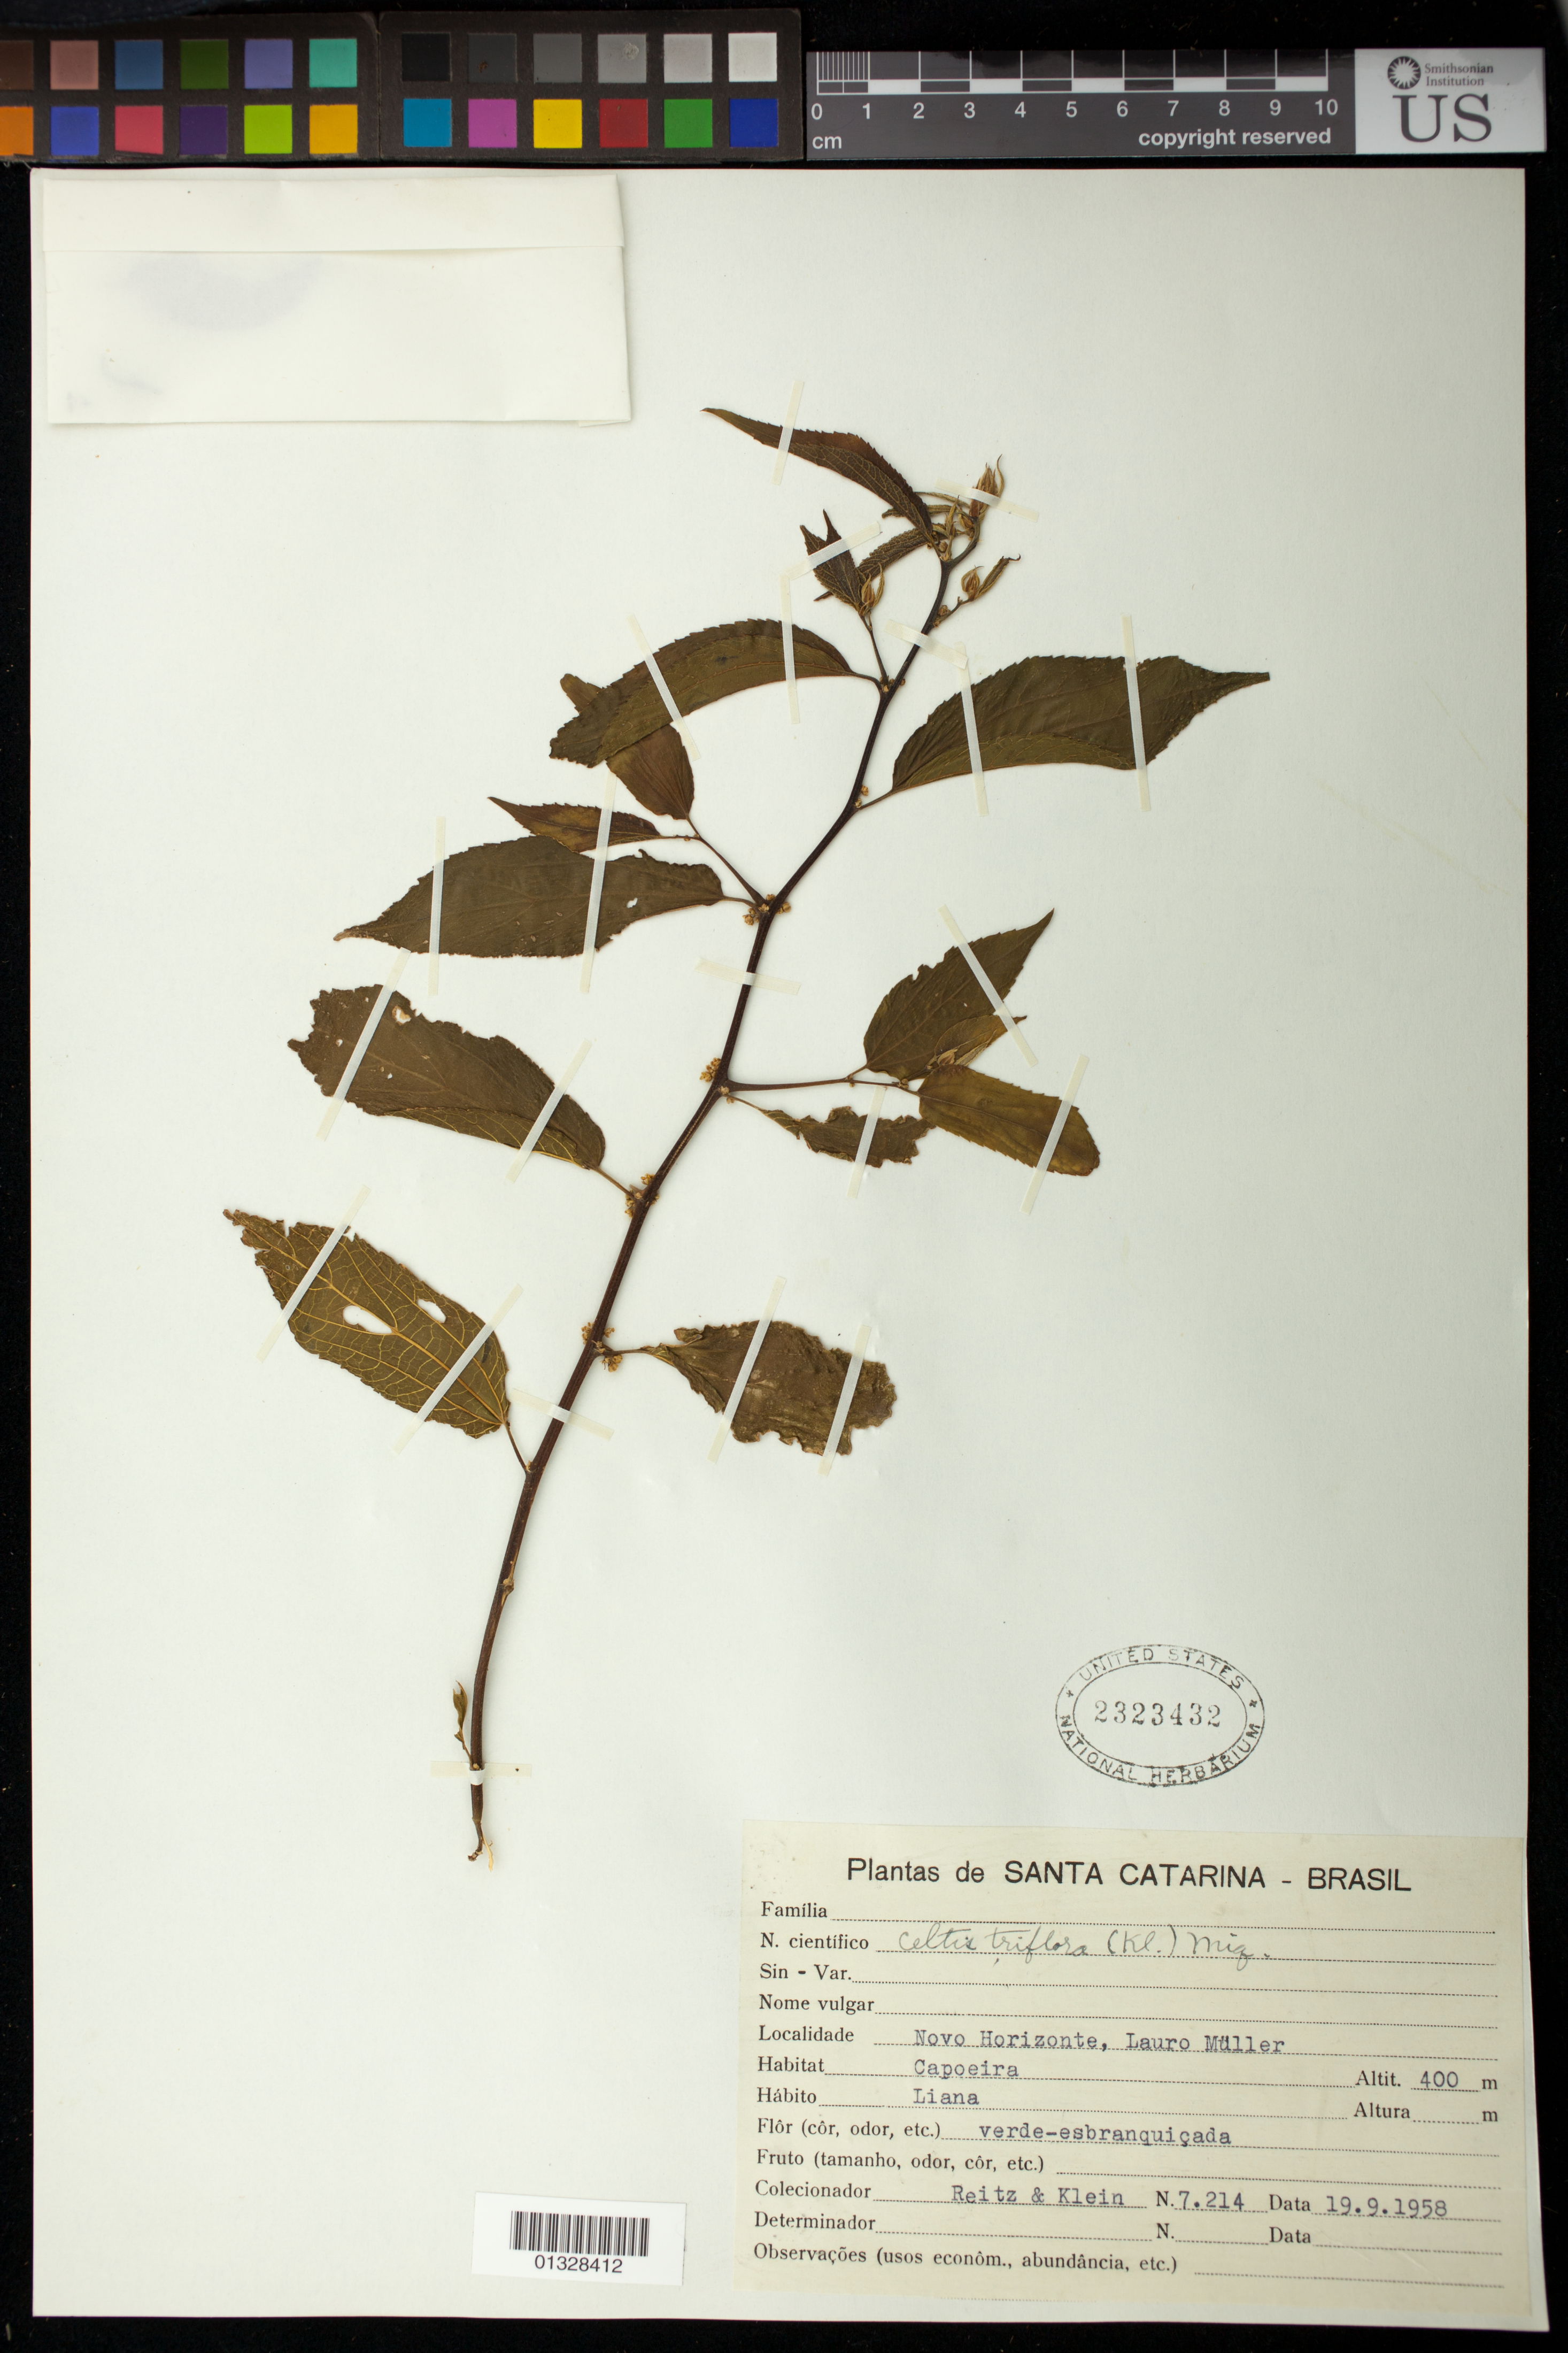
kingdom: Plantae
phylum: Tracheophyta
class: Magnoliopsida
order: Rosales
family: Cannabaceae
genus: Celtis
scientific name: Celtis triflora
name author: (Klotzsch) Ruiz ex Miq.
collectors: R. Reitz & R. M. Klein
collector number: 7214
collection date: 1958-09-19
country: Brazil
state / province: Bahia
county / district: Novo Horizonte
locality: Lauro Müller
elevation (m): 400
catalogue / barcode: US 2323432